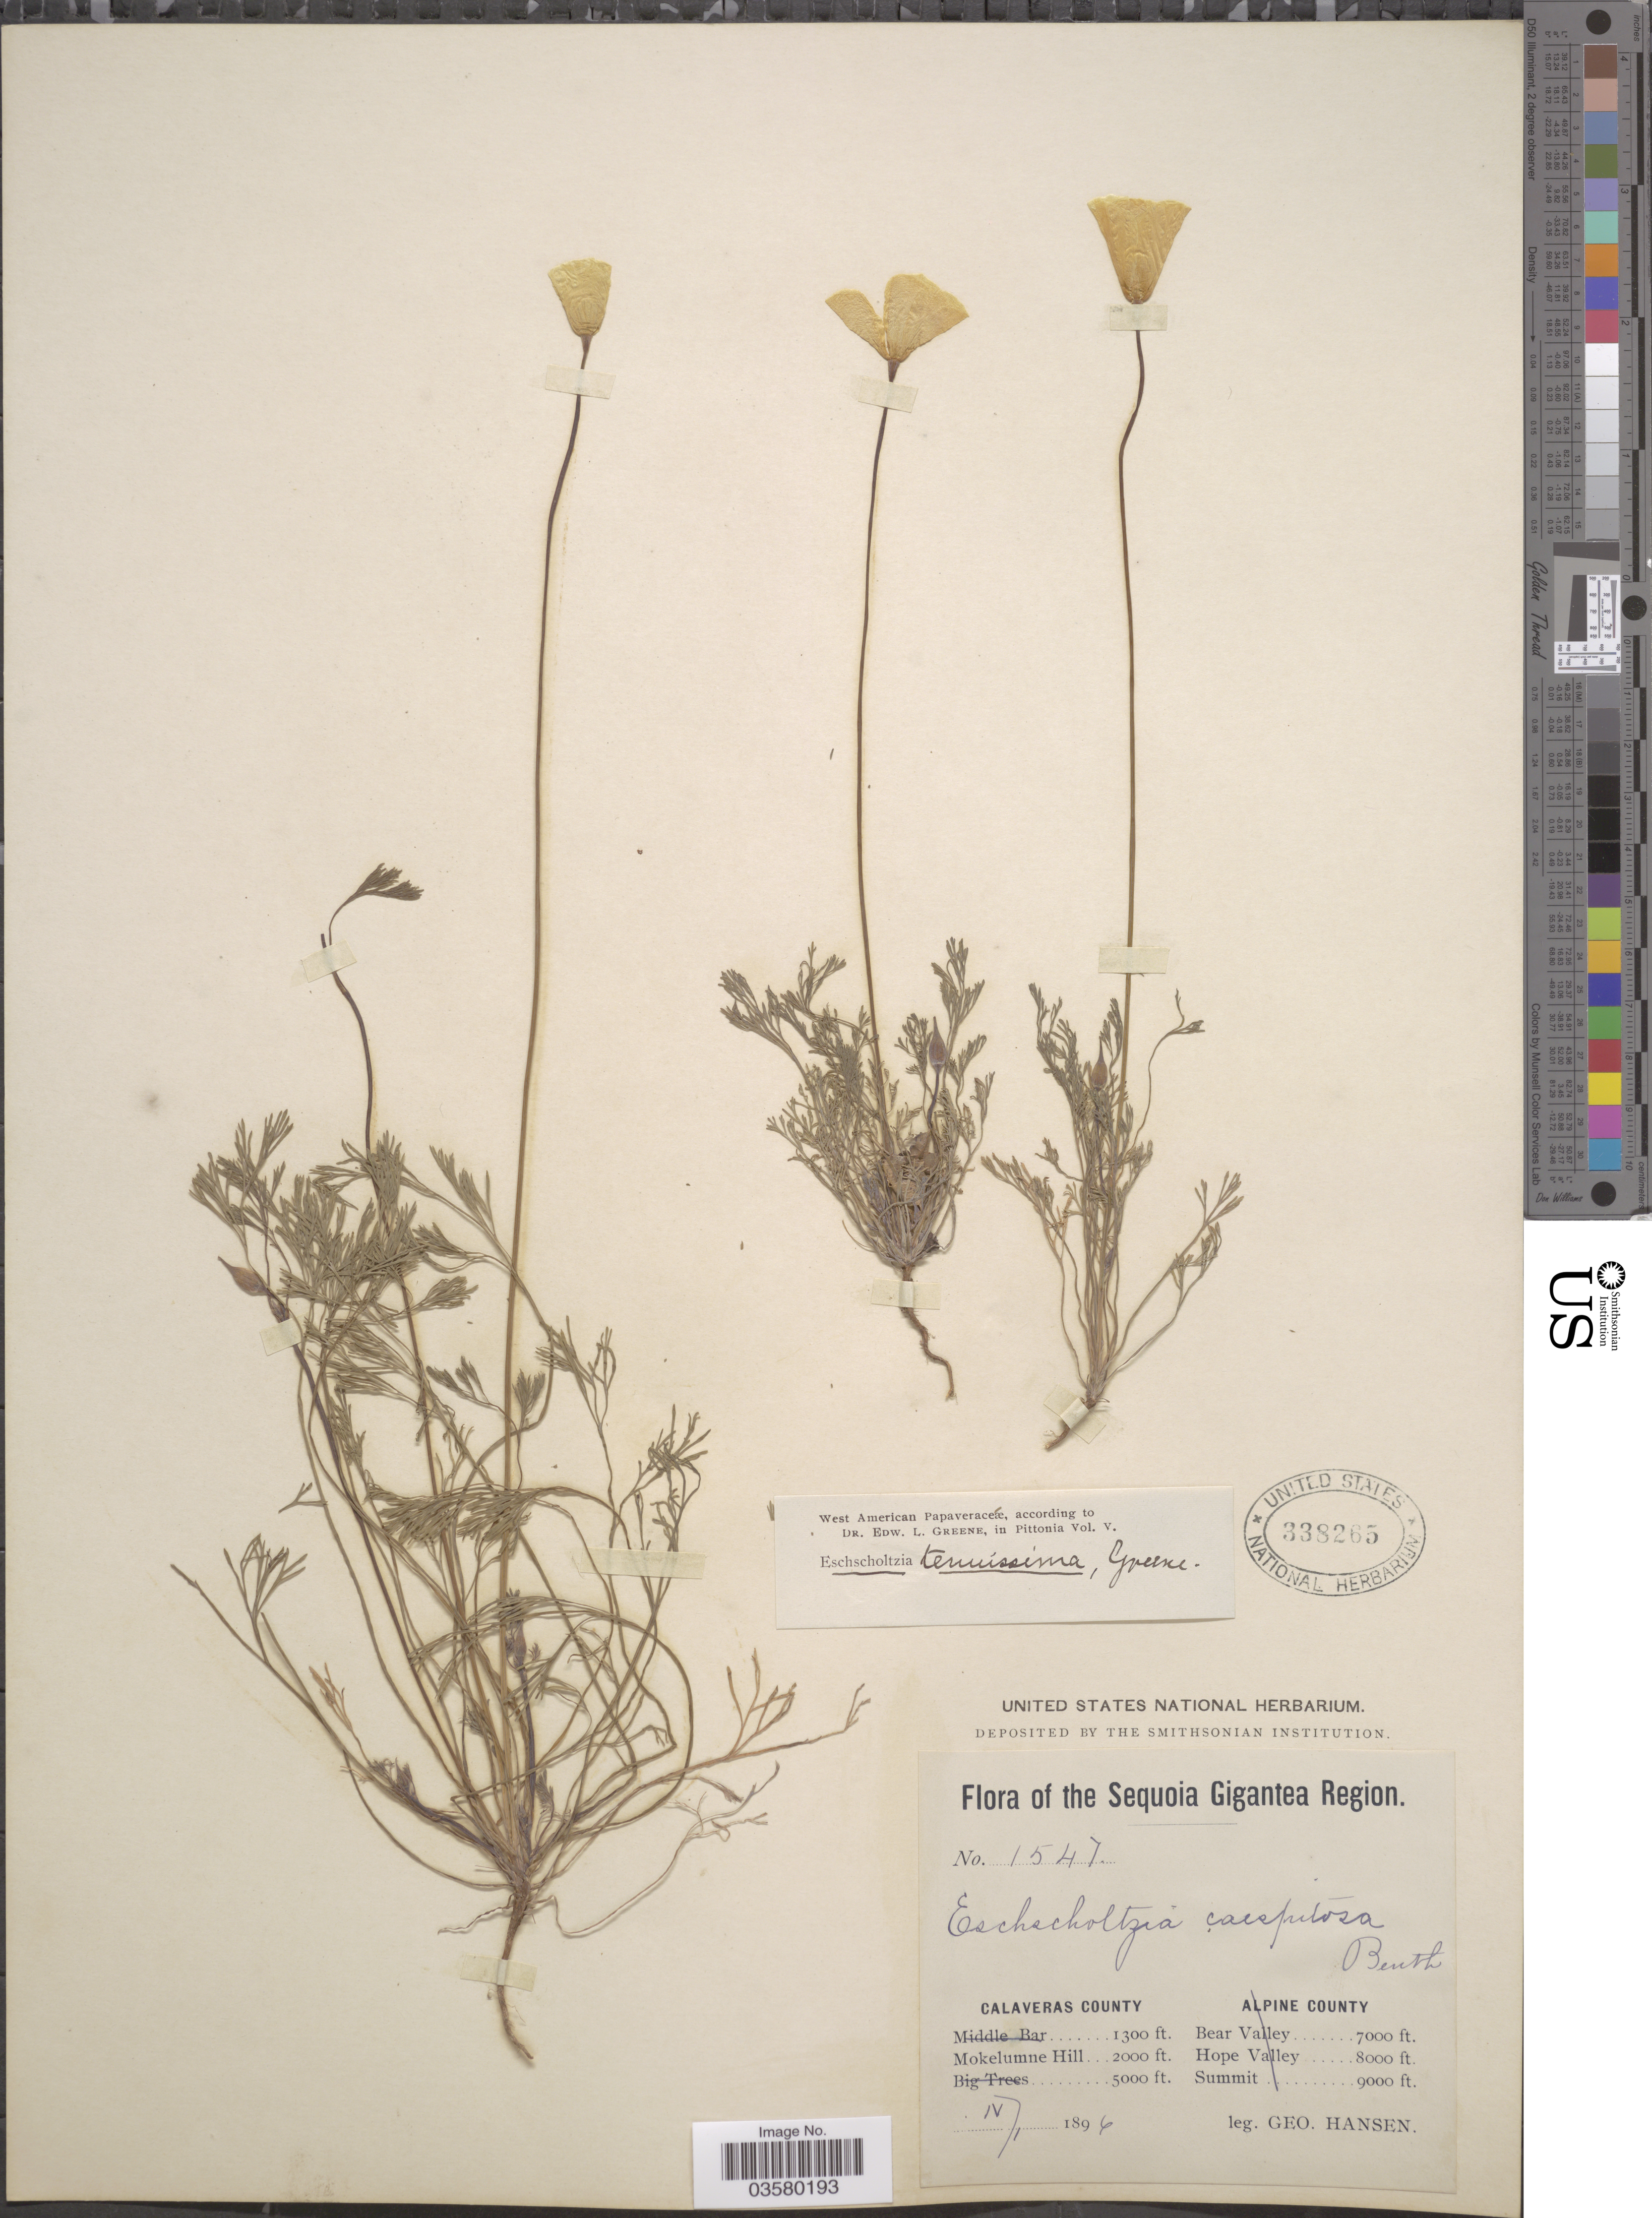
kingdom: Plantae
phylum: Tracheophyta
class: Magnoliopsida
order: Ranunculales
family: Papaveraceae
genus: Eschscholzia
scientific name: Eschscholzia caespitosa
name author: Benth.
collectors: G. Hansen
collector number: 1547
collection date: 1896-04-01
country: United States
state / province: California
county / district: Calaveras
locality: Sequoia Gigantea Region. Calaveras County. Mokelumne Hill.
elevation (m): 610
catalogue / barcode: US 338265